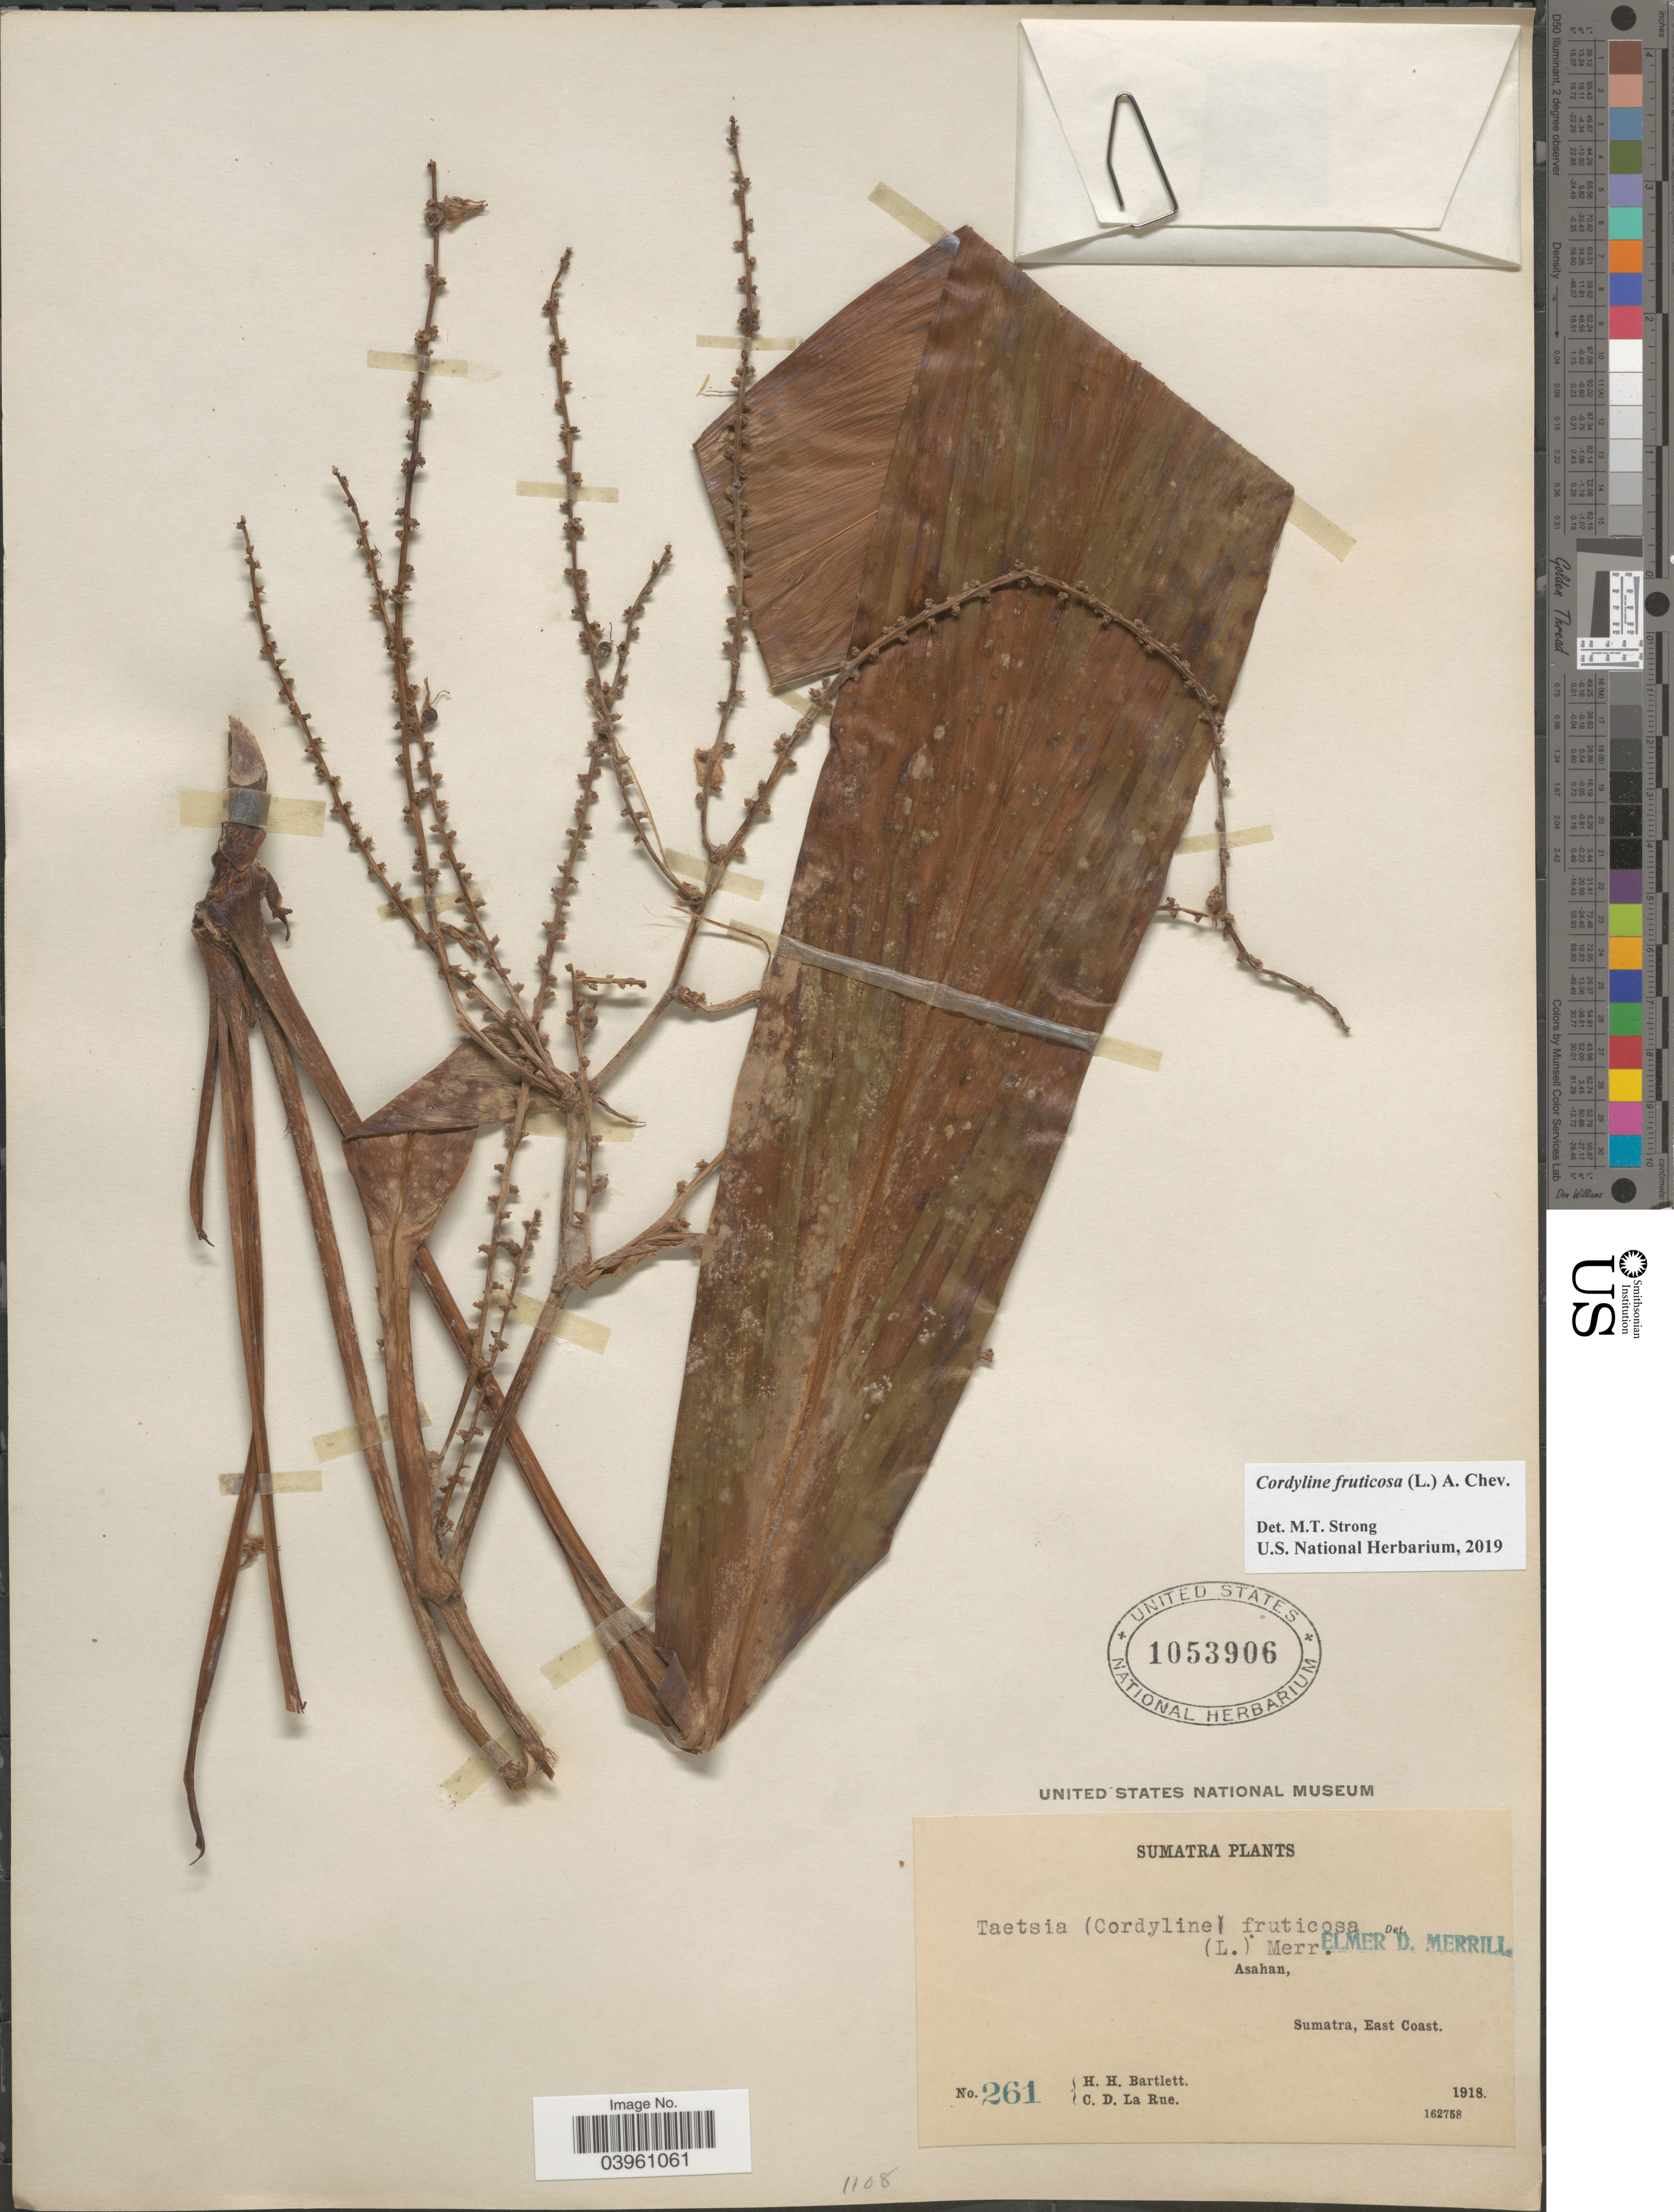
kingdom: Plantae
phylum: Tracheophyta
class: Liliopsida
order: Asparagales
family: Asparagaceae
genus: Cordyline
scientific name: Cordyline fruticosa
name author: (L.) A. Chev.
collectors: H. H. Bartlett & C. La Rue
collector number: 261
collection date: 1918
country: Indonesia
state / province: Sumatra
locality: Asahan, East Coast.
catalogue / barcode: US 1053906